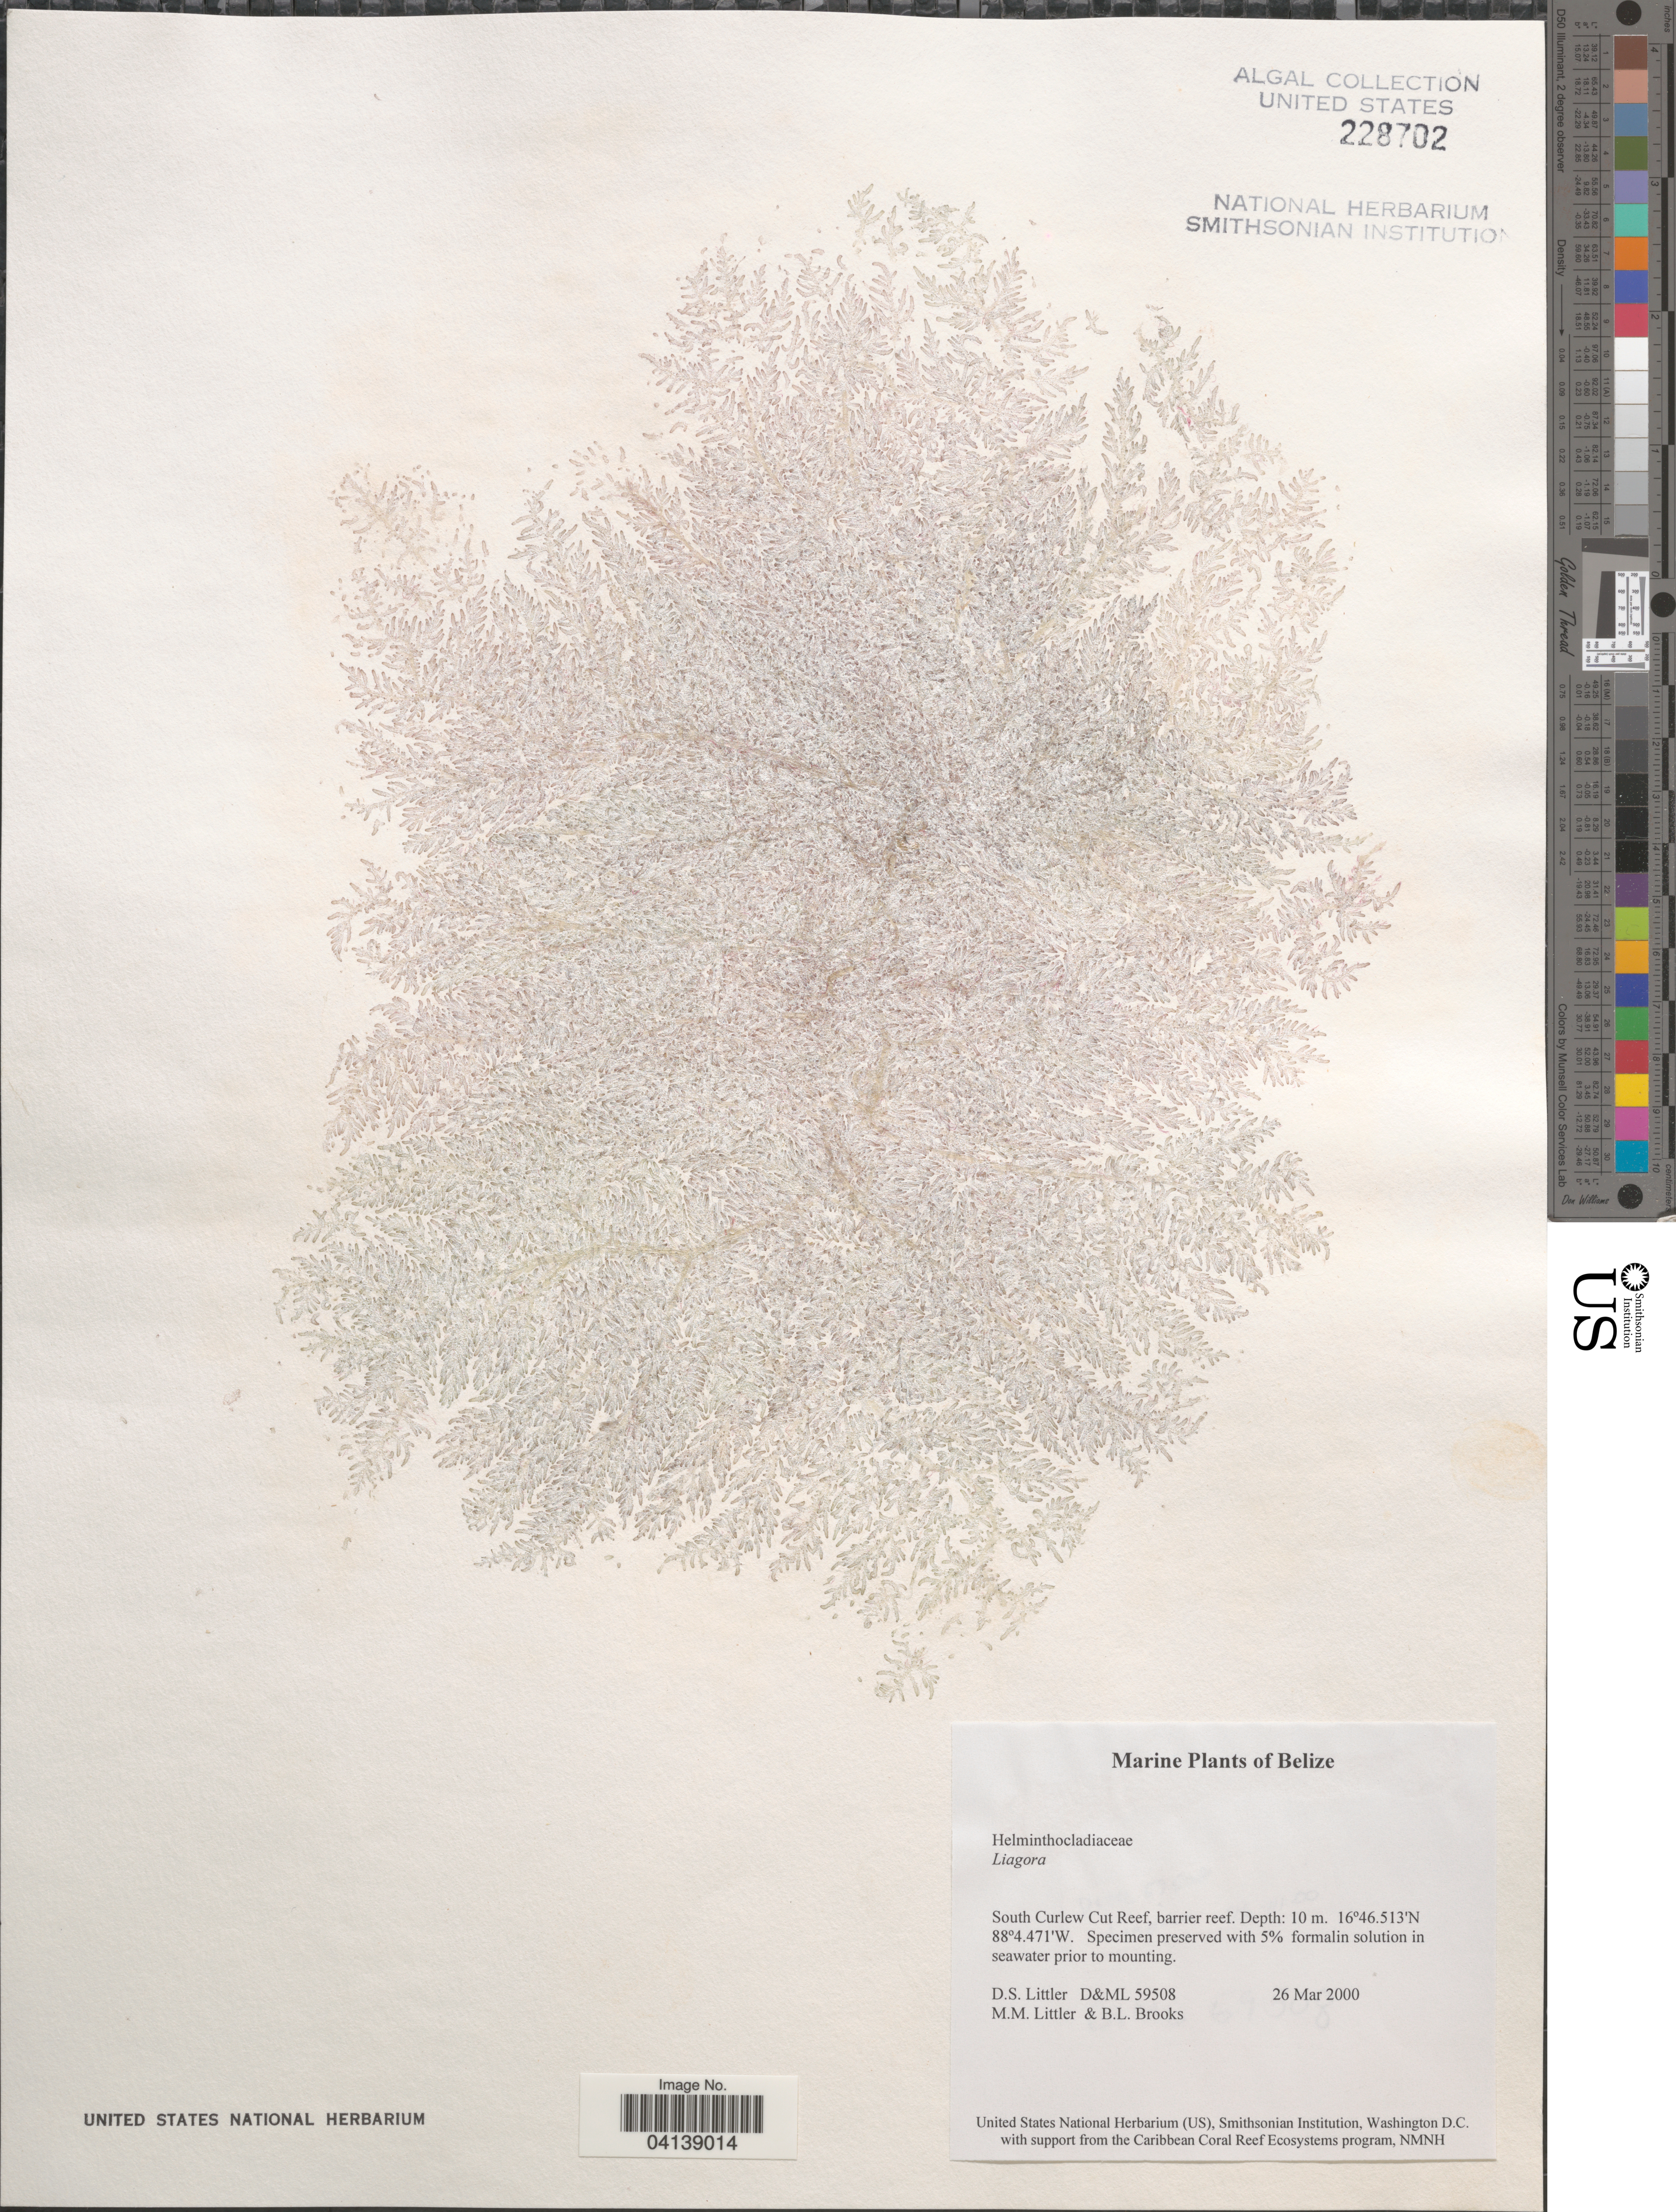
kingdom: Plantae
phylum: Rhodophyta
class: Florideophyceae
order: Nemaliales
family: Liagoraceae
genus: Liagora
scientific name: Liagora sp.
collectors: D. S. Littler & B. Brooks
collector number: D&ML 59508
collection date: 2000-03-26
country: Belize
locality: South Curlew Cut Reef, barrier reef.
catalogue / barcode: US 228702